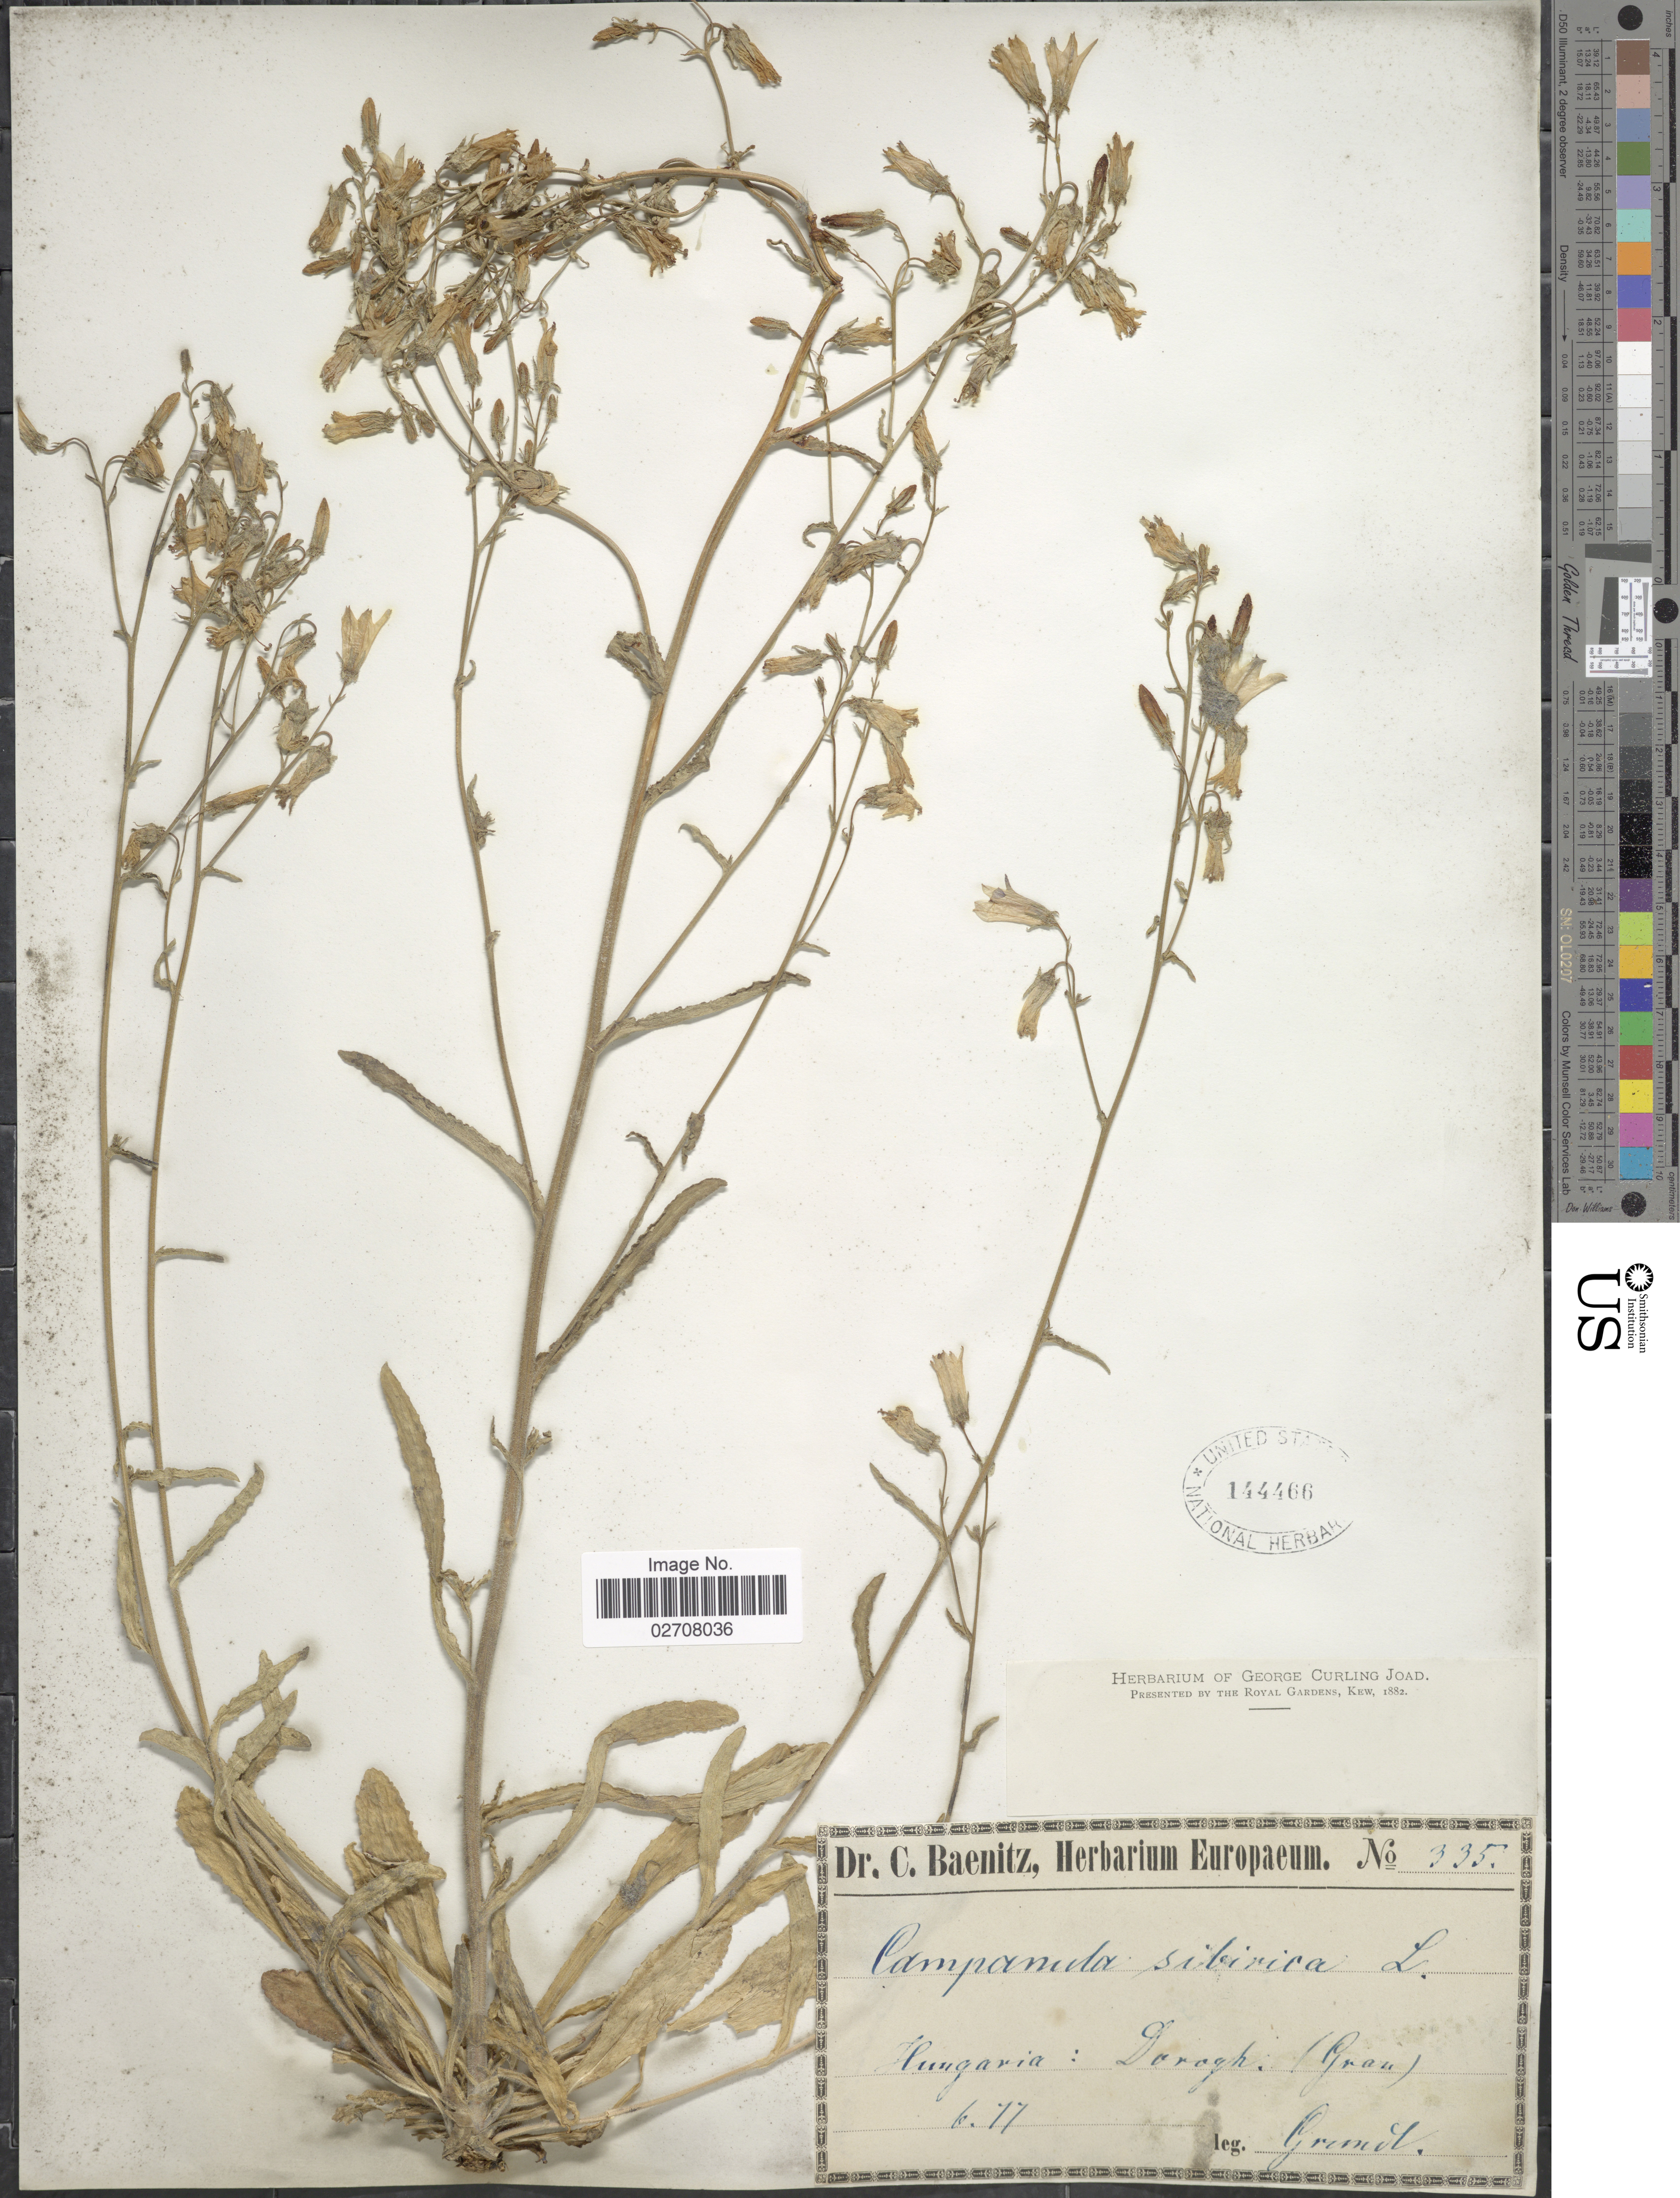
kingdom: Plantae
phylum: Tracheophyta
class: Magnoliopsida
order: Asterales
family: Campanulaceae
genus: Campanula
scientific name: Campanula sibirica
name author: L.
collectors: Grimol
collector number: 335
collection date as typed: Transcribed d/m/y: /6/77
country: Hungary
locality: Dorogh (Gran)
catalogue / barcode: US 144466